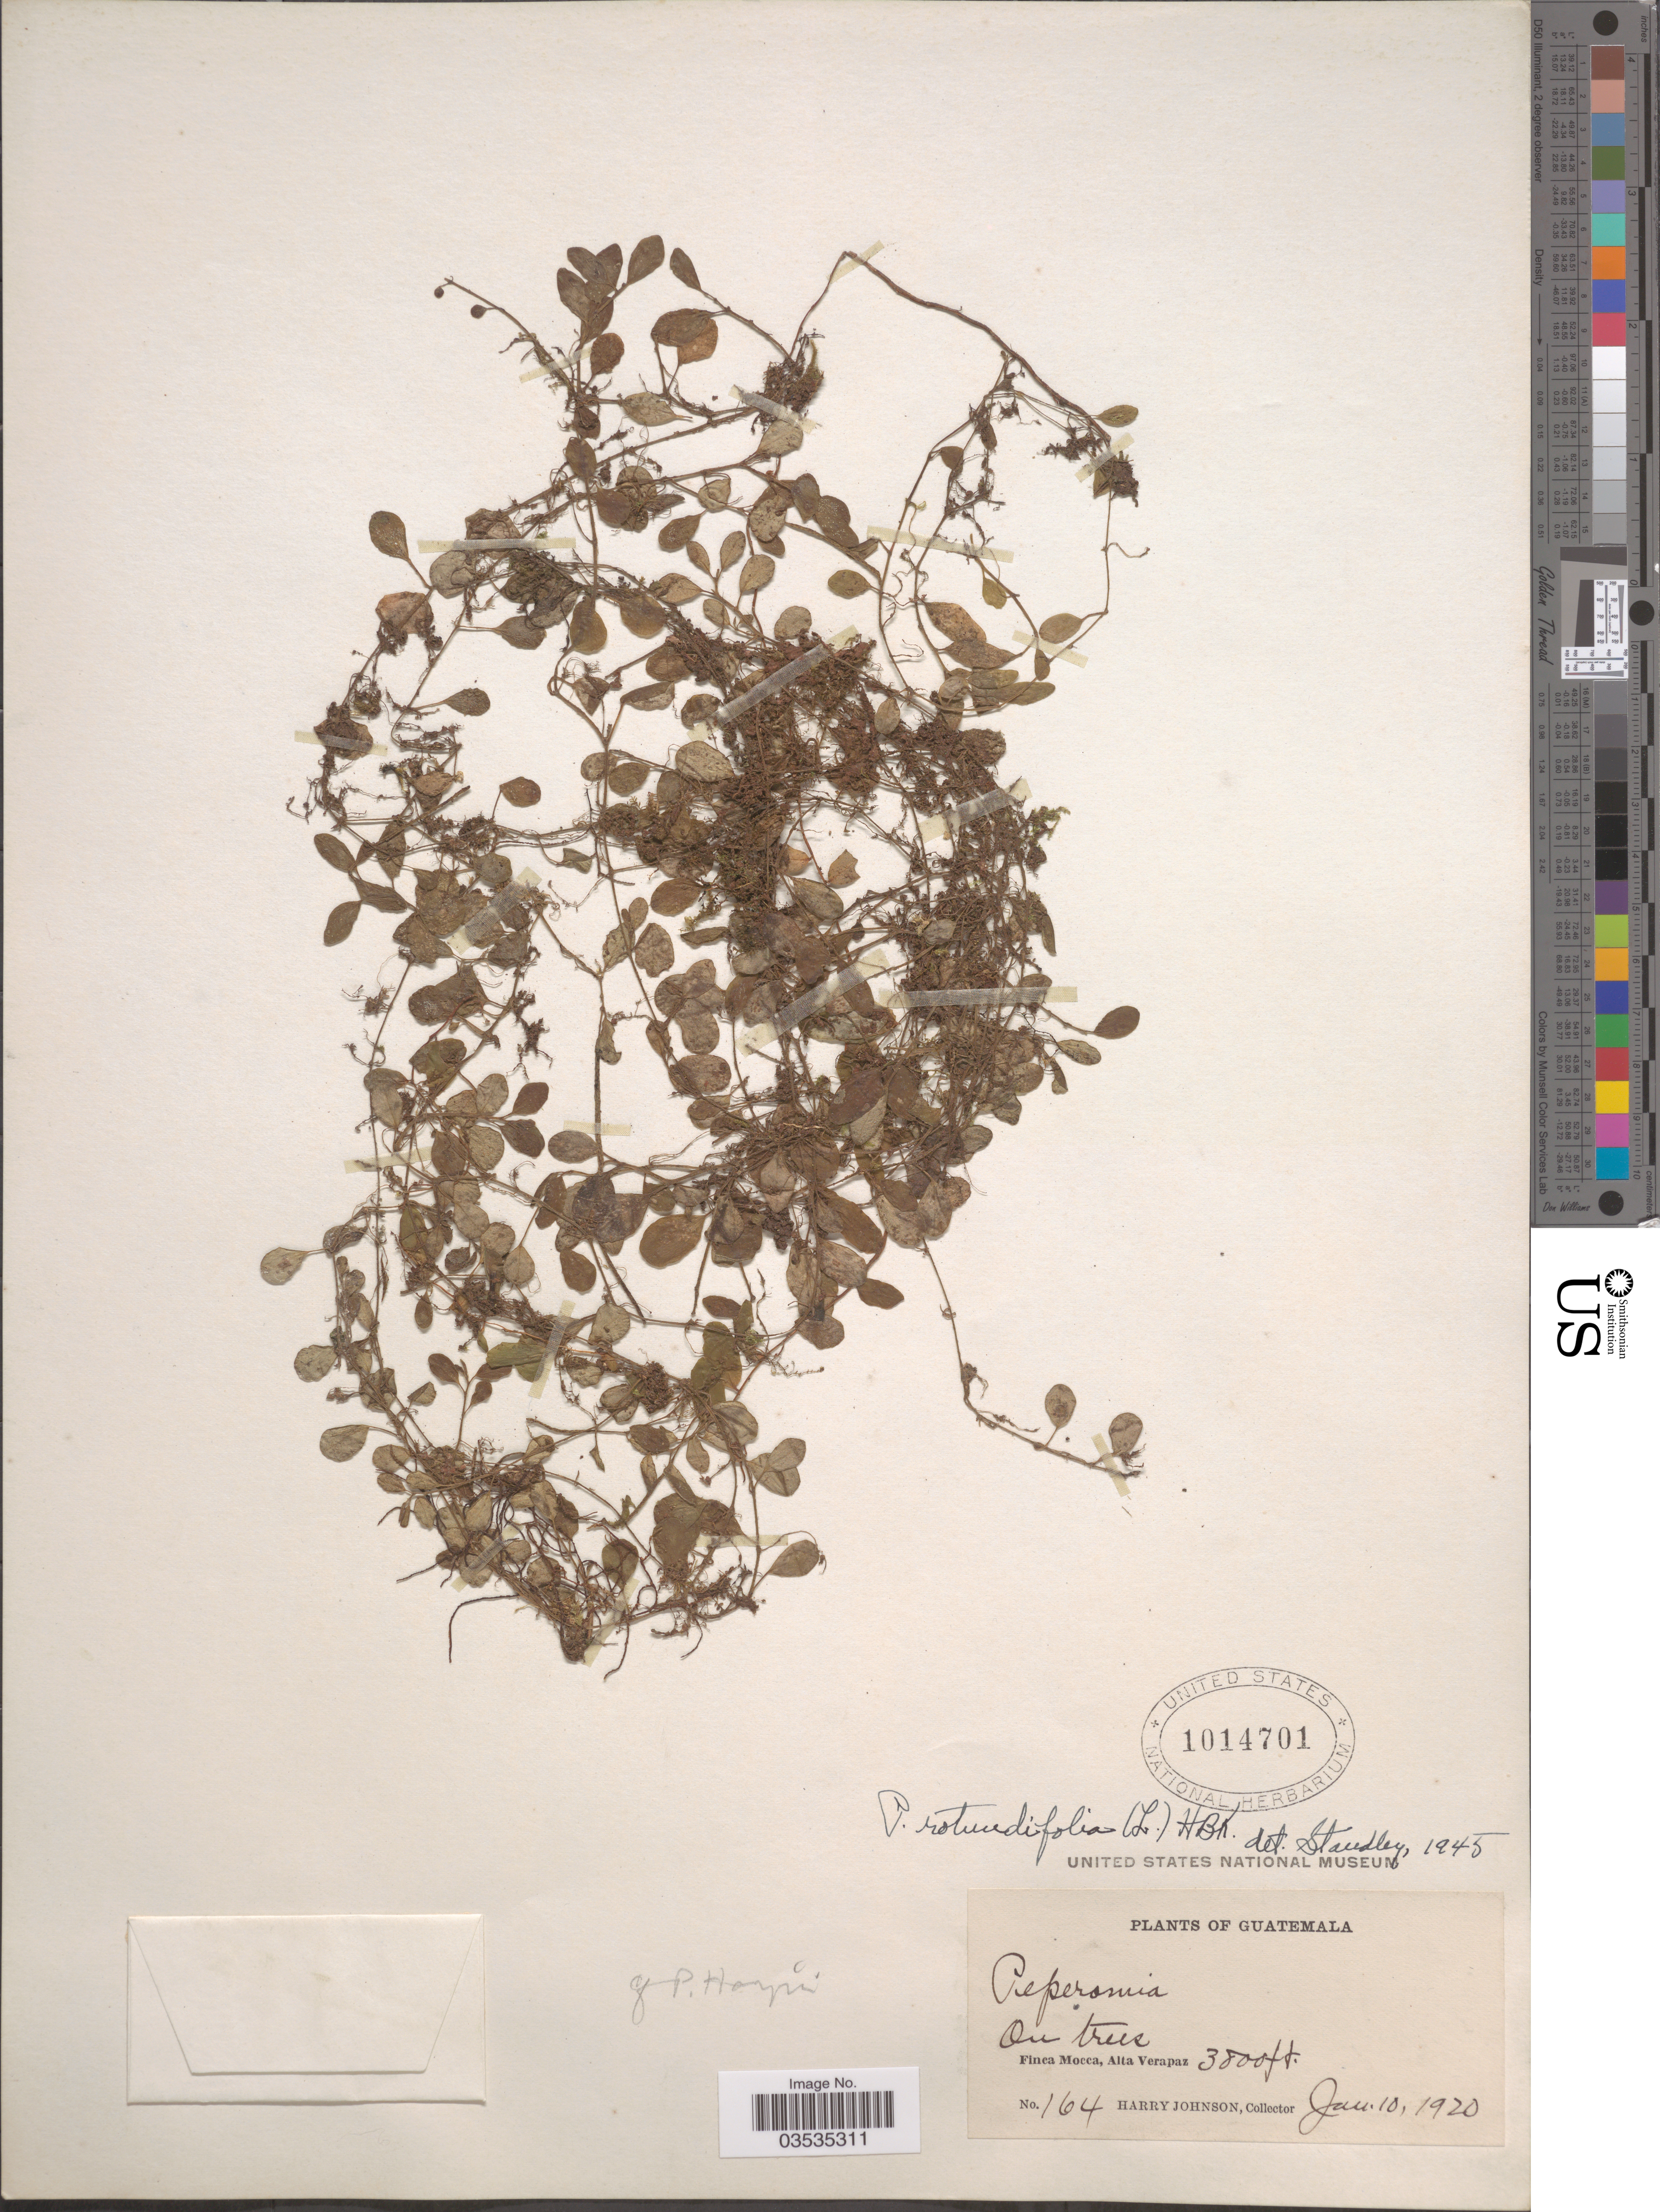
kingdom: Plantae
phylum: Tracheophyta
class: Magnoliopsida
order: Piperales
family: Piperaceae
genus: Peperomia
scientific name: Peperomia matlalucaensis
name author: C. DC.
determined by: Jiménez, José Estaban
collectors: H. Johnson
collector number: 164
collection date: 1920-01-10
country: Guatemala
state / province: Alta Verapaz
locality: Finca Mocca.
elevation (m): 1158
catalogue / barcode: US 1014701